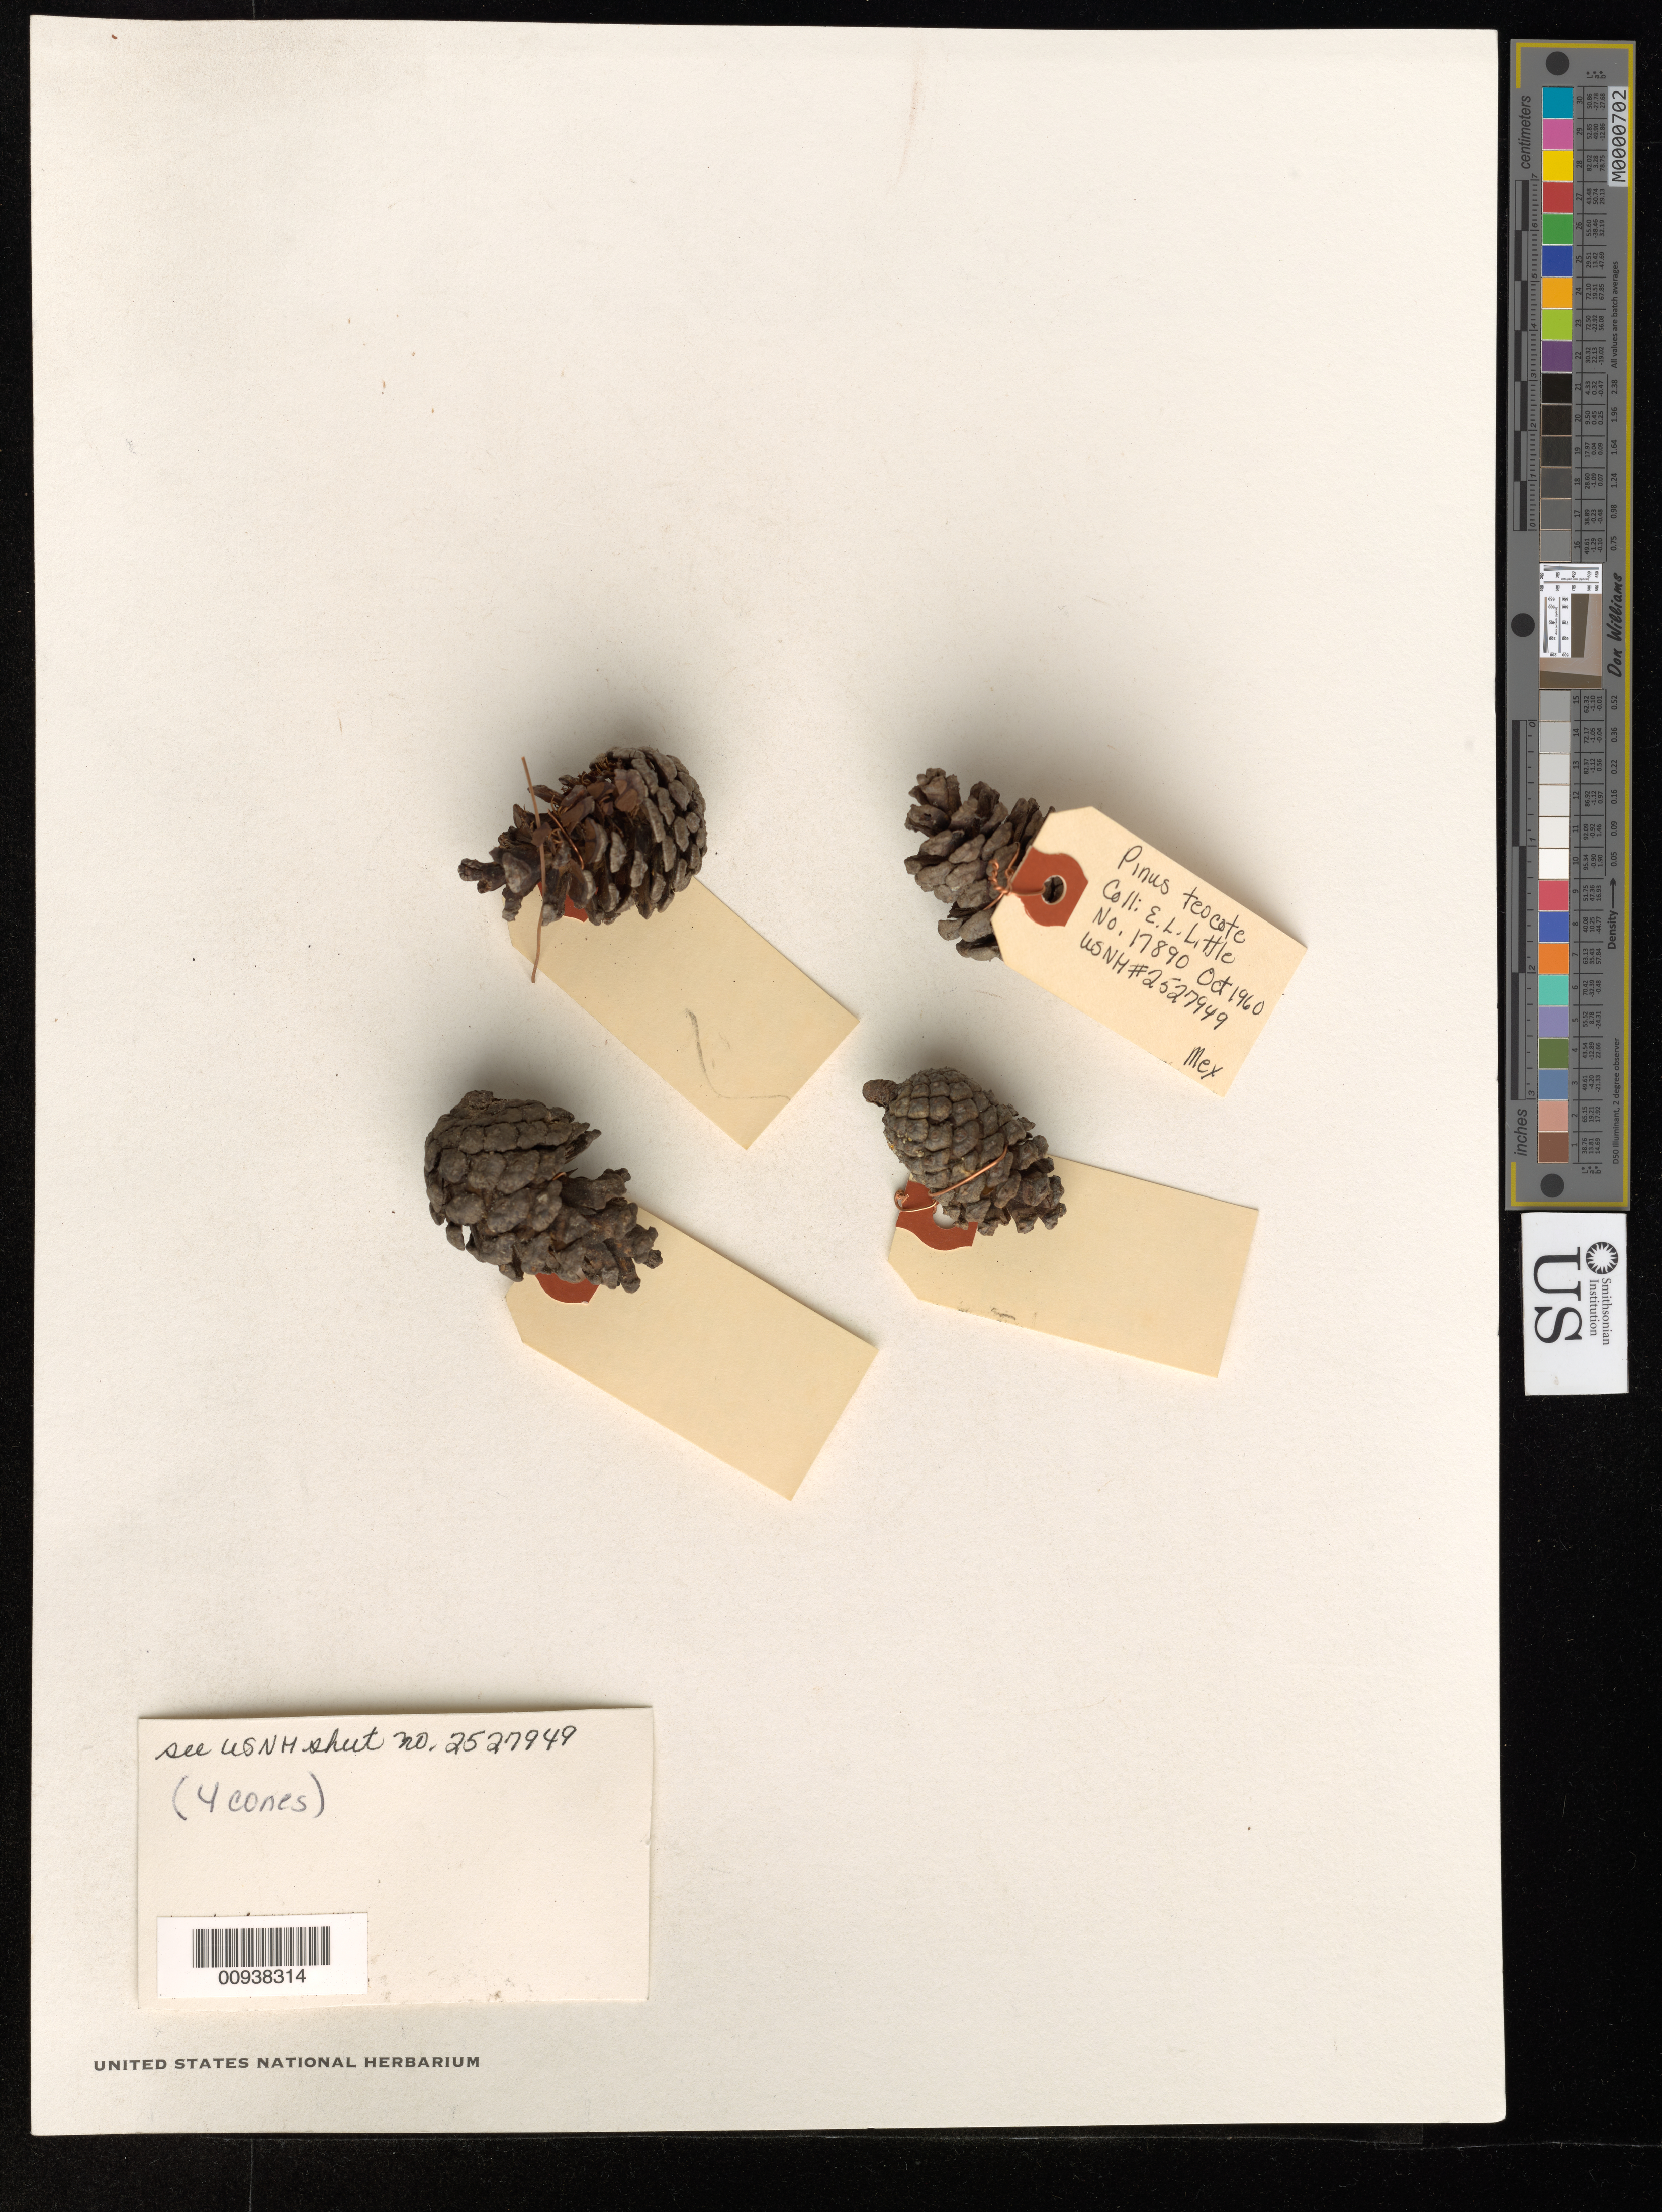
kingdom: Plantae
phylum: Tracheophyta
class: Pinopsida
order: Pinales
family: Pinaceae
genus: Pinus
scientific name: Pinus teocote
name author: Schltdl. & Cham.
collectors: E. L. Little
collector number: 17890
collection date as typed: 02 Oct 1960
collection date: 1960-10-02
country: Mexico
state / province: Durango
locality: Near San Miguel de las Cruces, 130 km. NW of Durango.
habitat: Pine-oak forest on rocky soil.